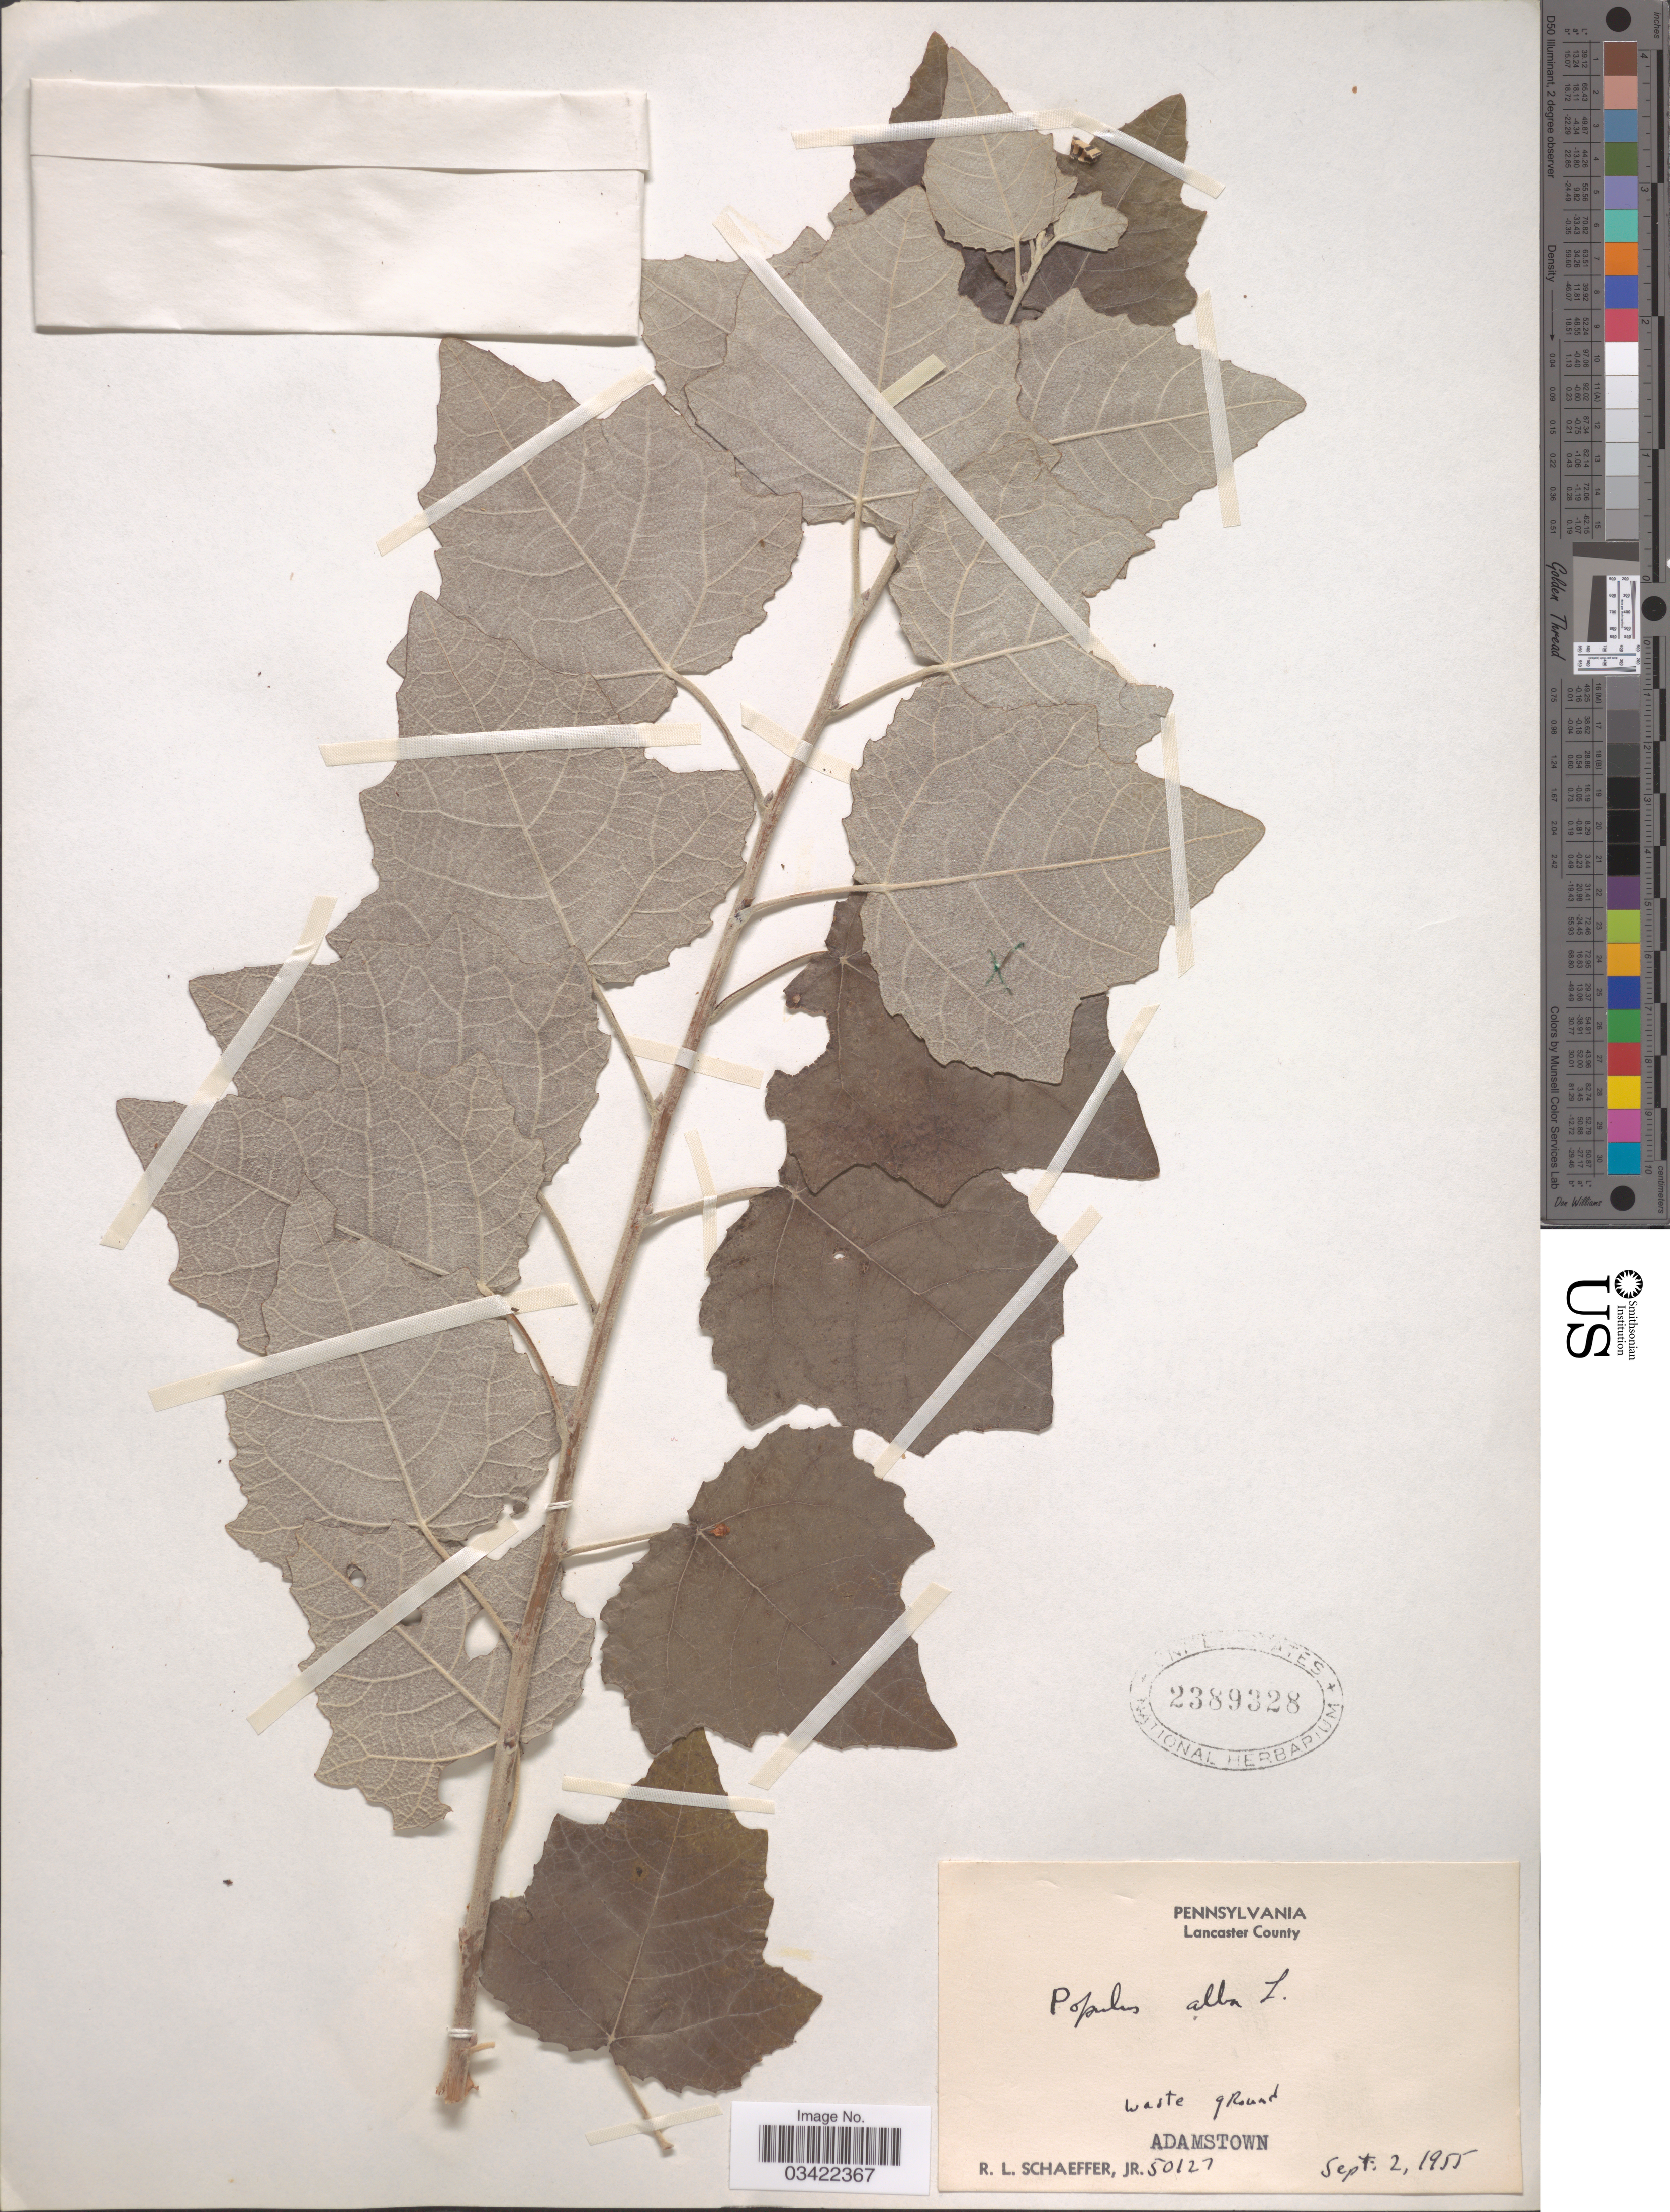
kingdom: Plantae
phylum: Tracheophyta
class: Magnoliopsida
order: Malpighiales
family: Salicaceae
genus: Populus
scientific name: Populus x rouleauana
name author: B. Boivin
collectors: R. L. Schaeffer Jr.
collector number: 50127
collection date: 1955-09-02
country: United States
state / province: Pennsylvania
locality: Lancaster County. Adamstown.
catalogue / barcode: US 2389328